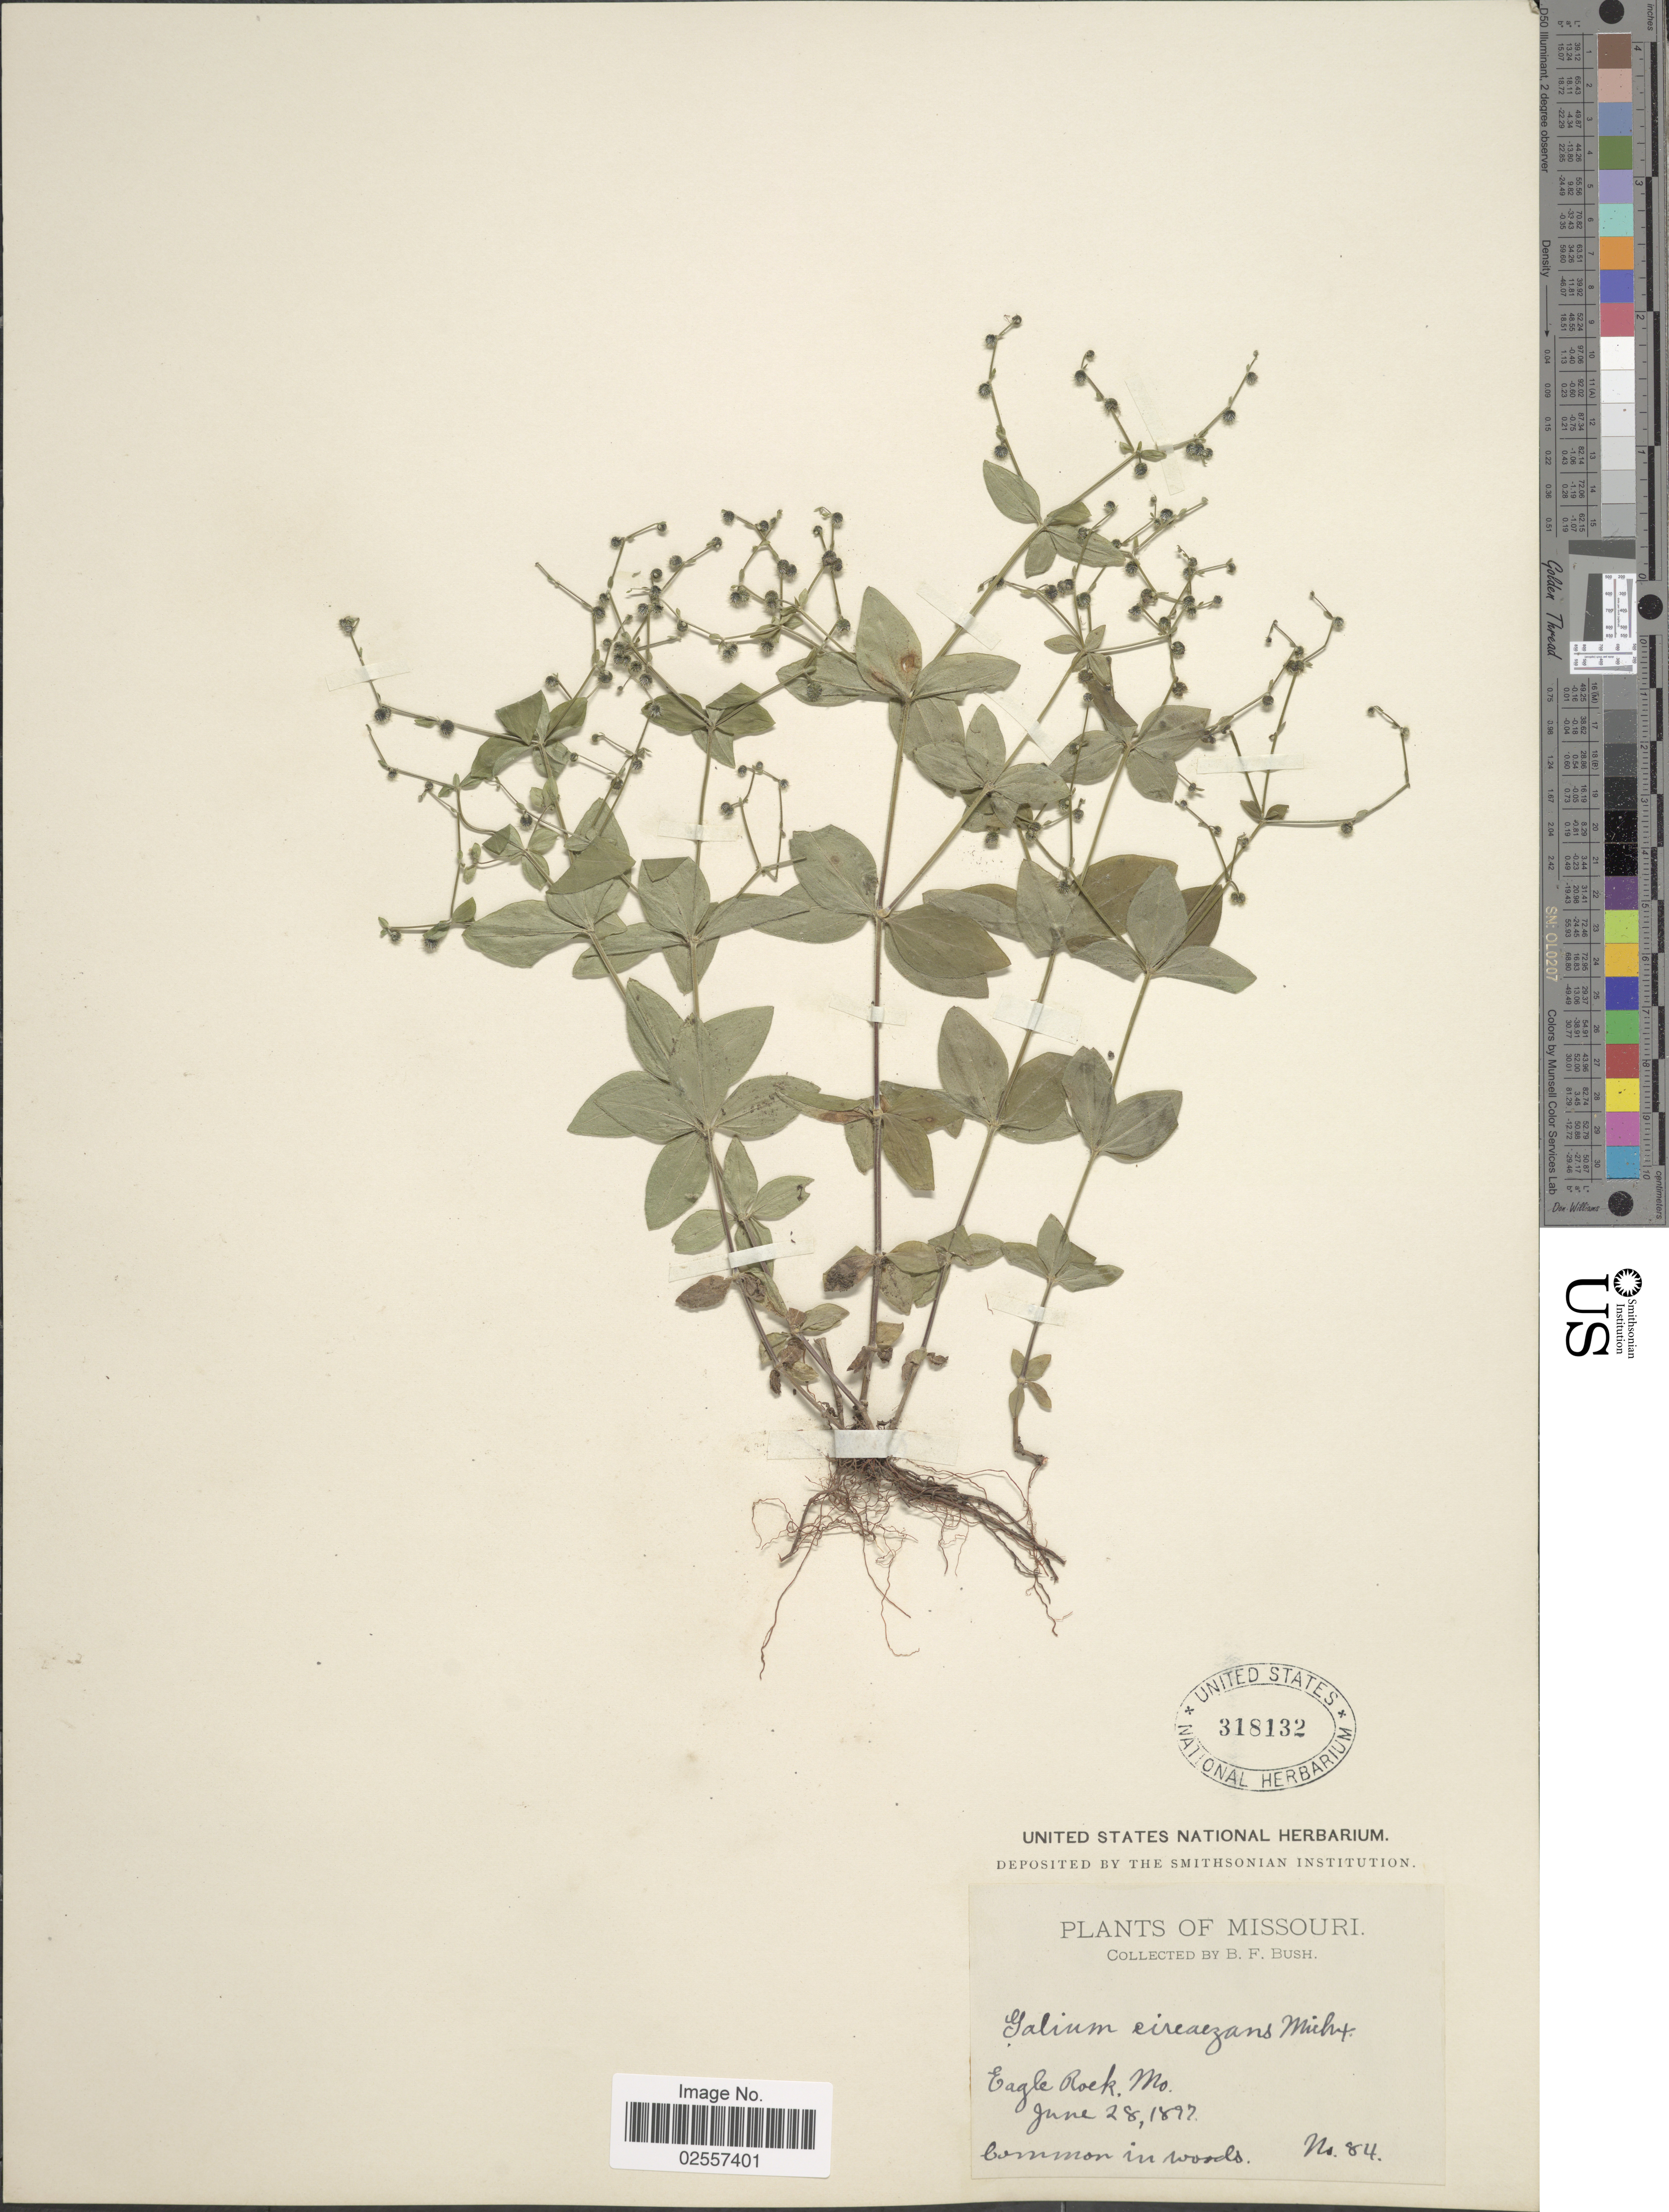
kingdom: Plantae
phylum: Tracheophyta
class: Magnoliopsida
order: Gentianales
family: Rubiaceae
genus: Galium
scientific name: Galium circaezans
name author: Michx.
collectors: B. F. Bush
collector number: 84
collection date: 1897-06-28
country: United States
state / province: Missouri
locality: Eagle Rock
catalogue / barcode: US 318132